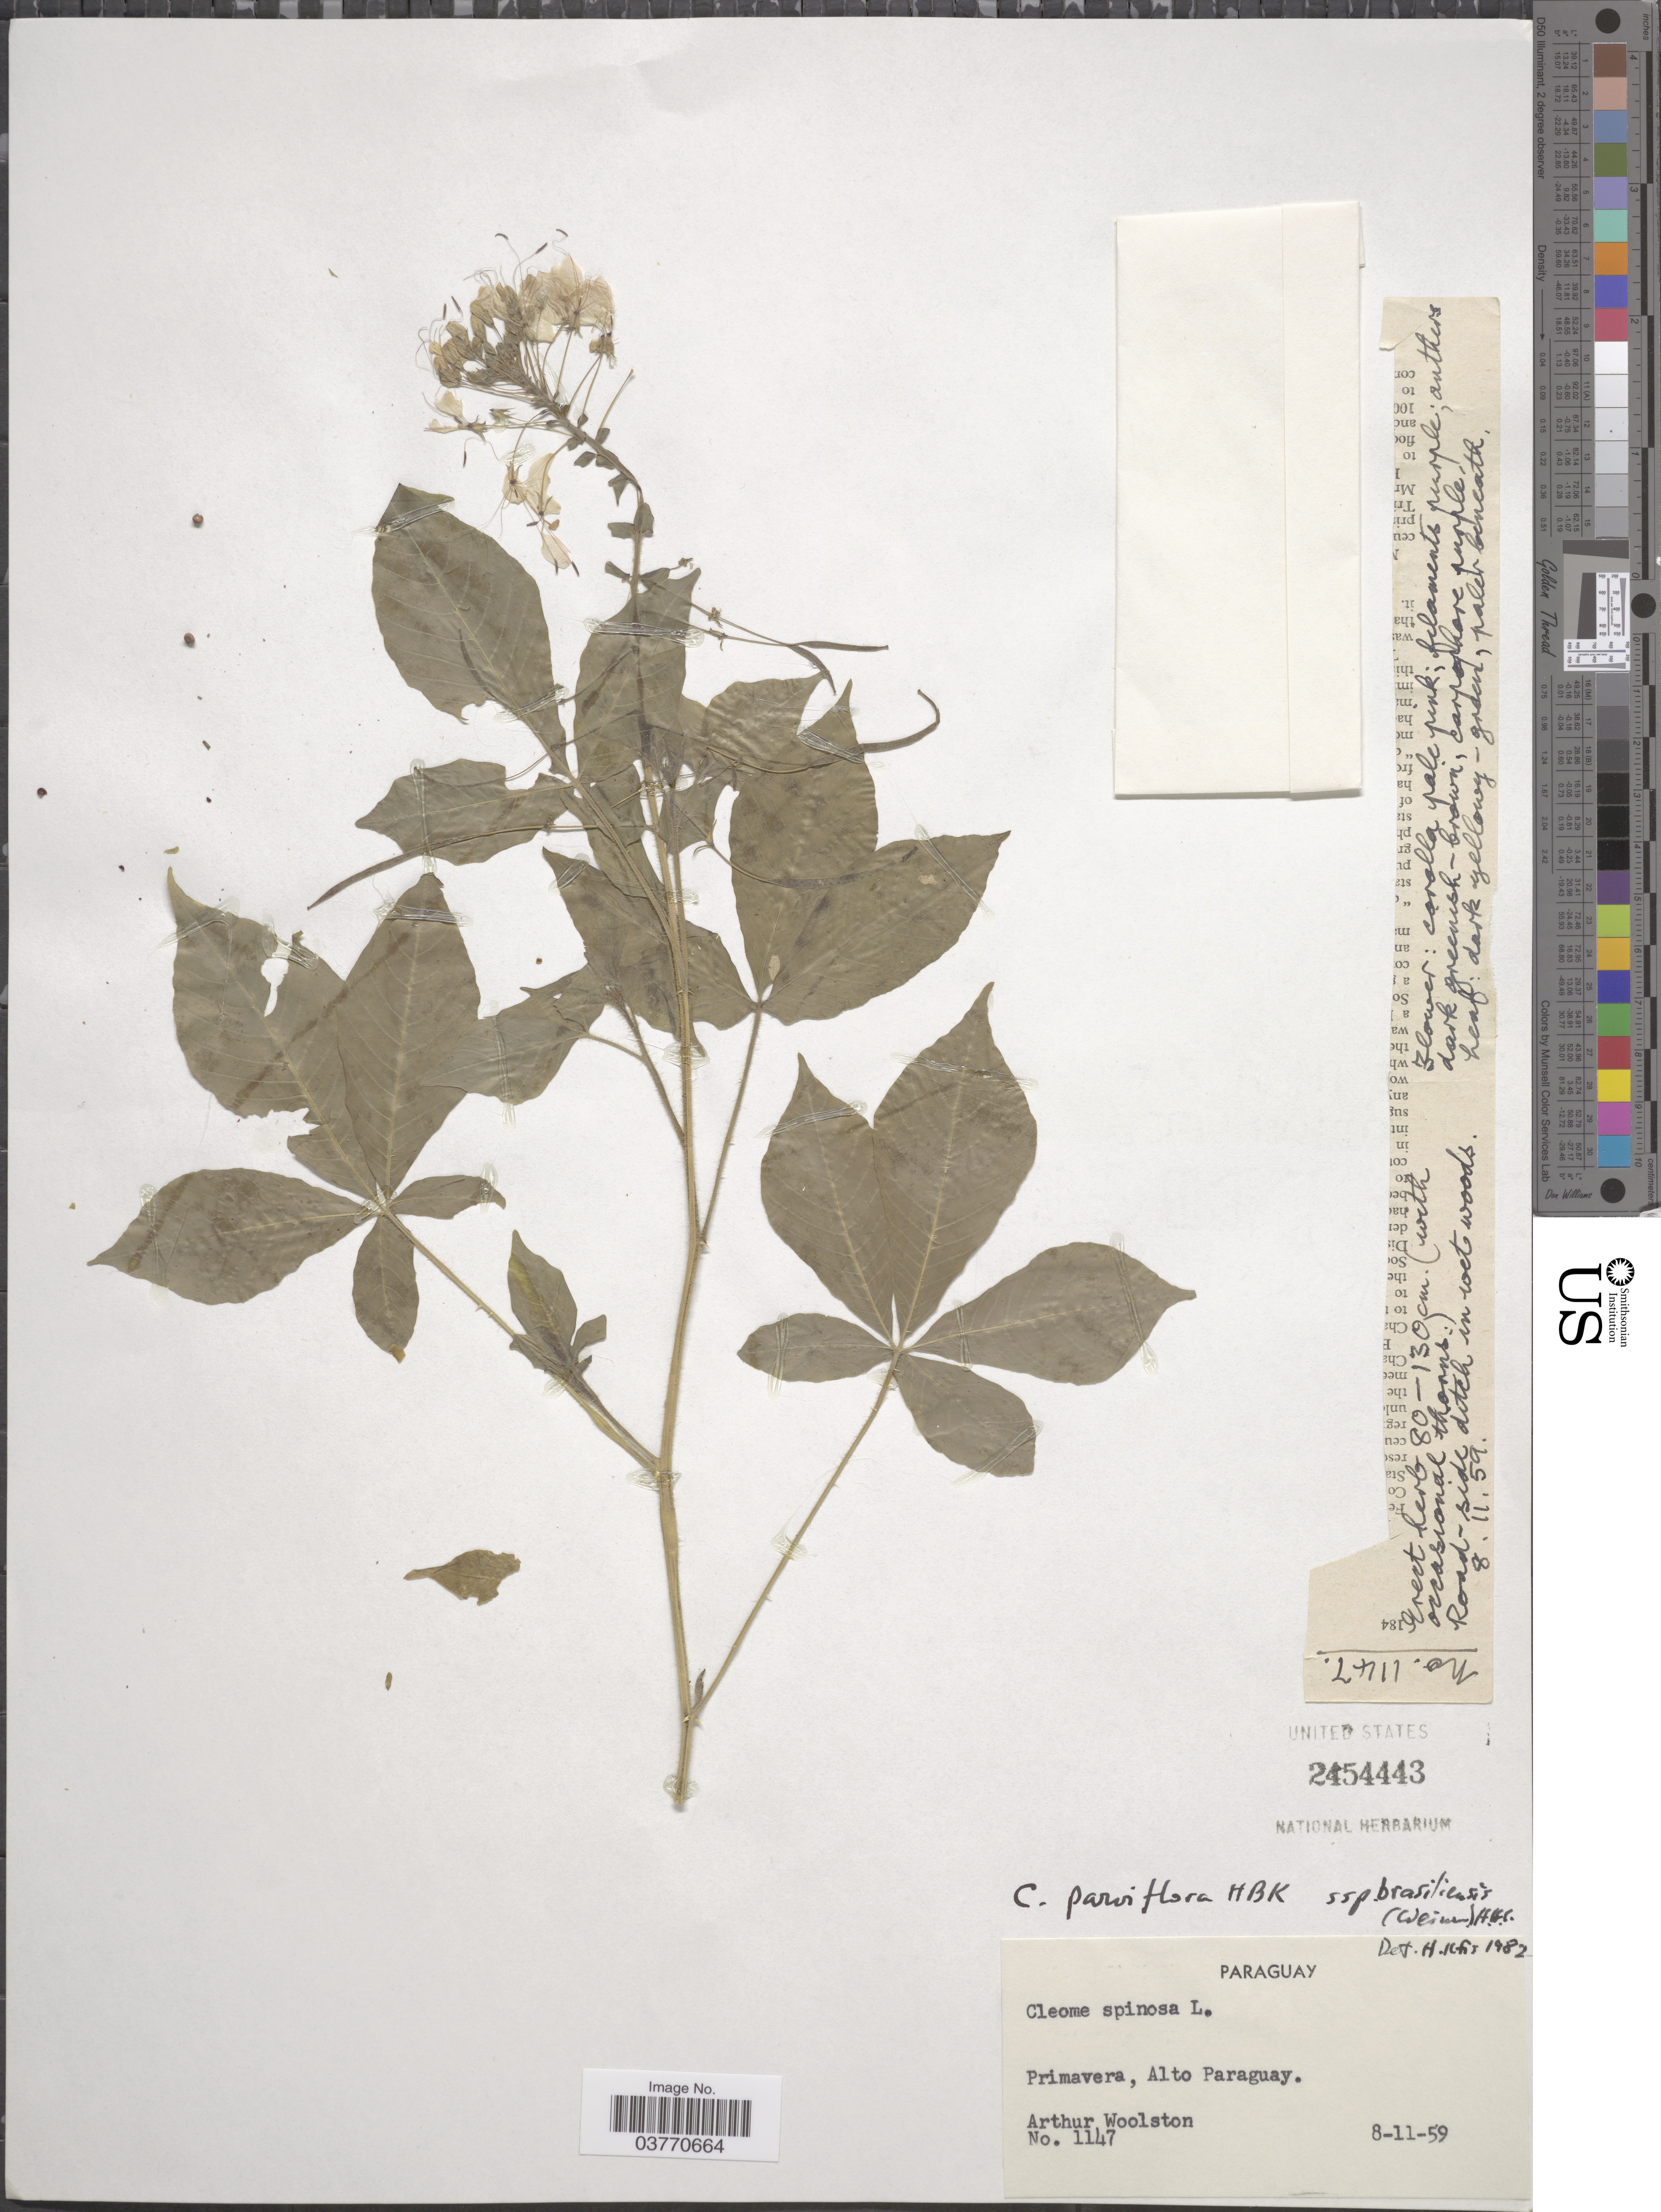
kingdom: Plantae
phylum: Tracheophyta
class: Magnoliopsida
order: Brassicales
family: Cleomaceae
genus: Tarenaya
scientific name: Tarenaya parviflora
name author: (Kunth) Iltis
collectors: A. L. Woolston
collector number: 1147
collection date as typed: Transcribed d/m/y: 8/11/59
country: Paraguay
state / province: Alto Paraguay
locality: Primavera.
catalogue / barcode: US 2454443